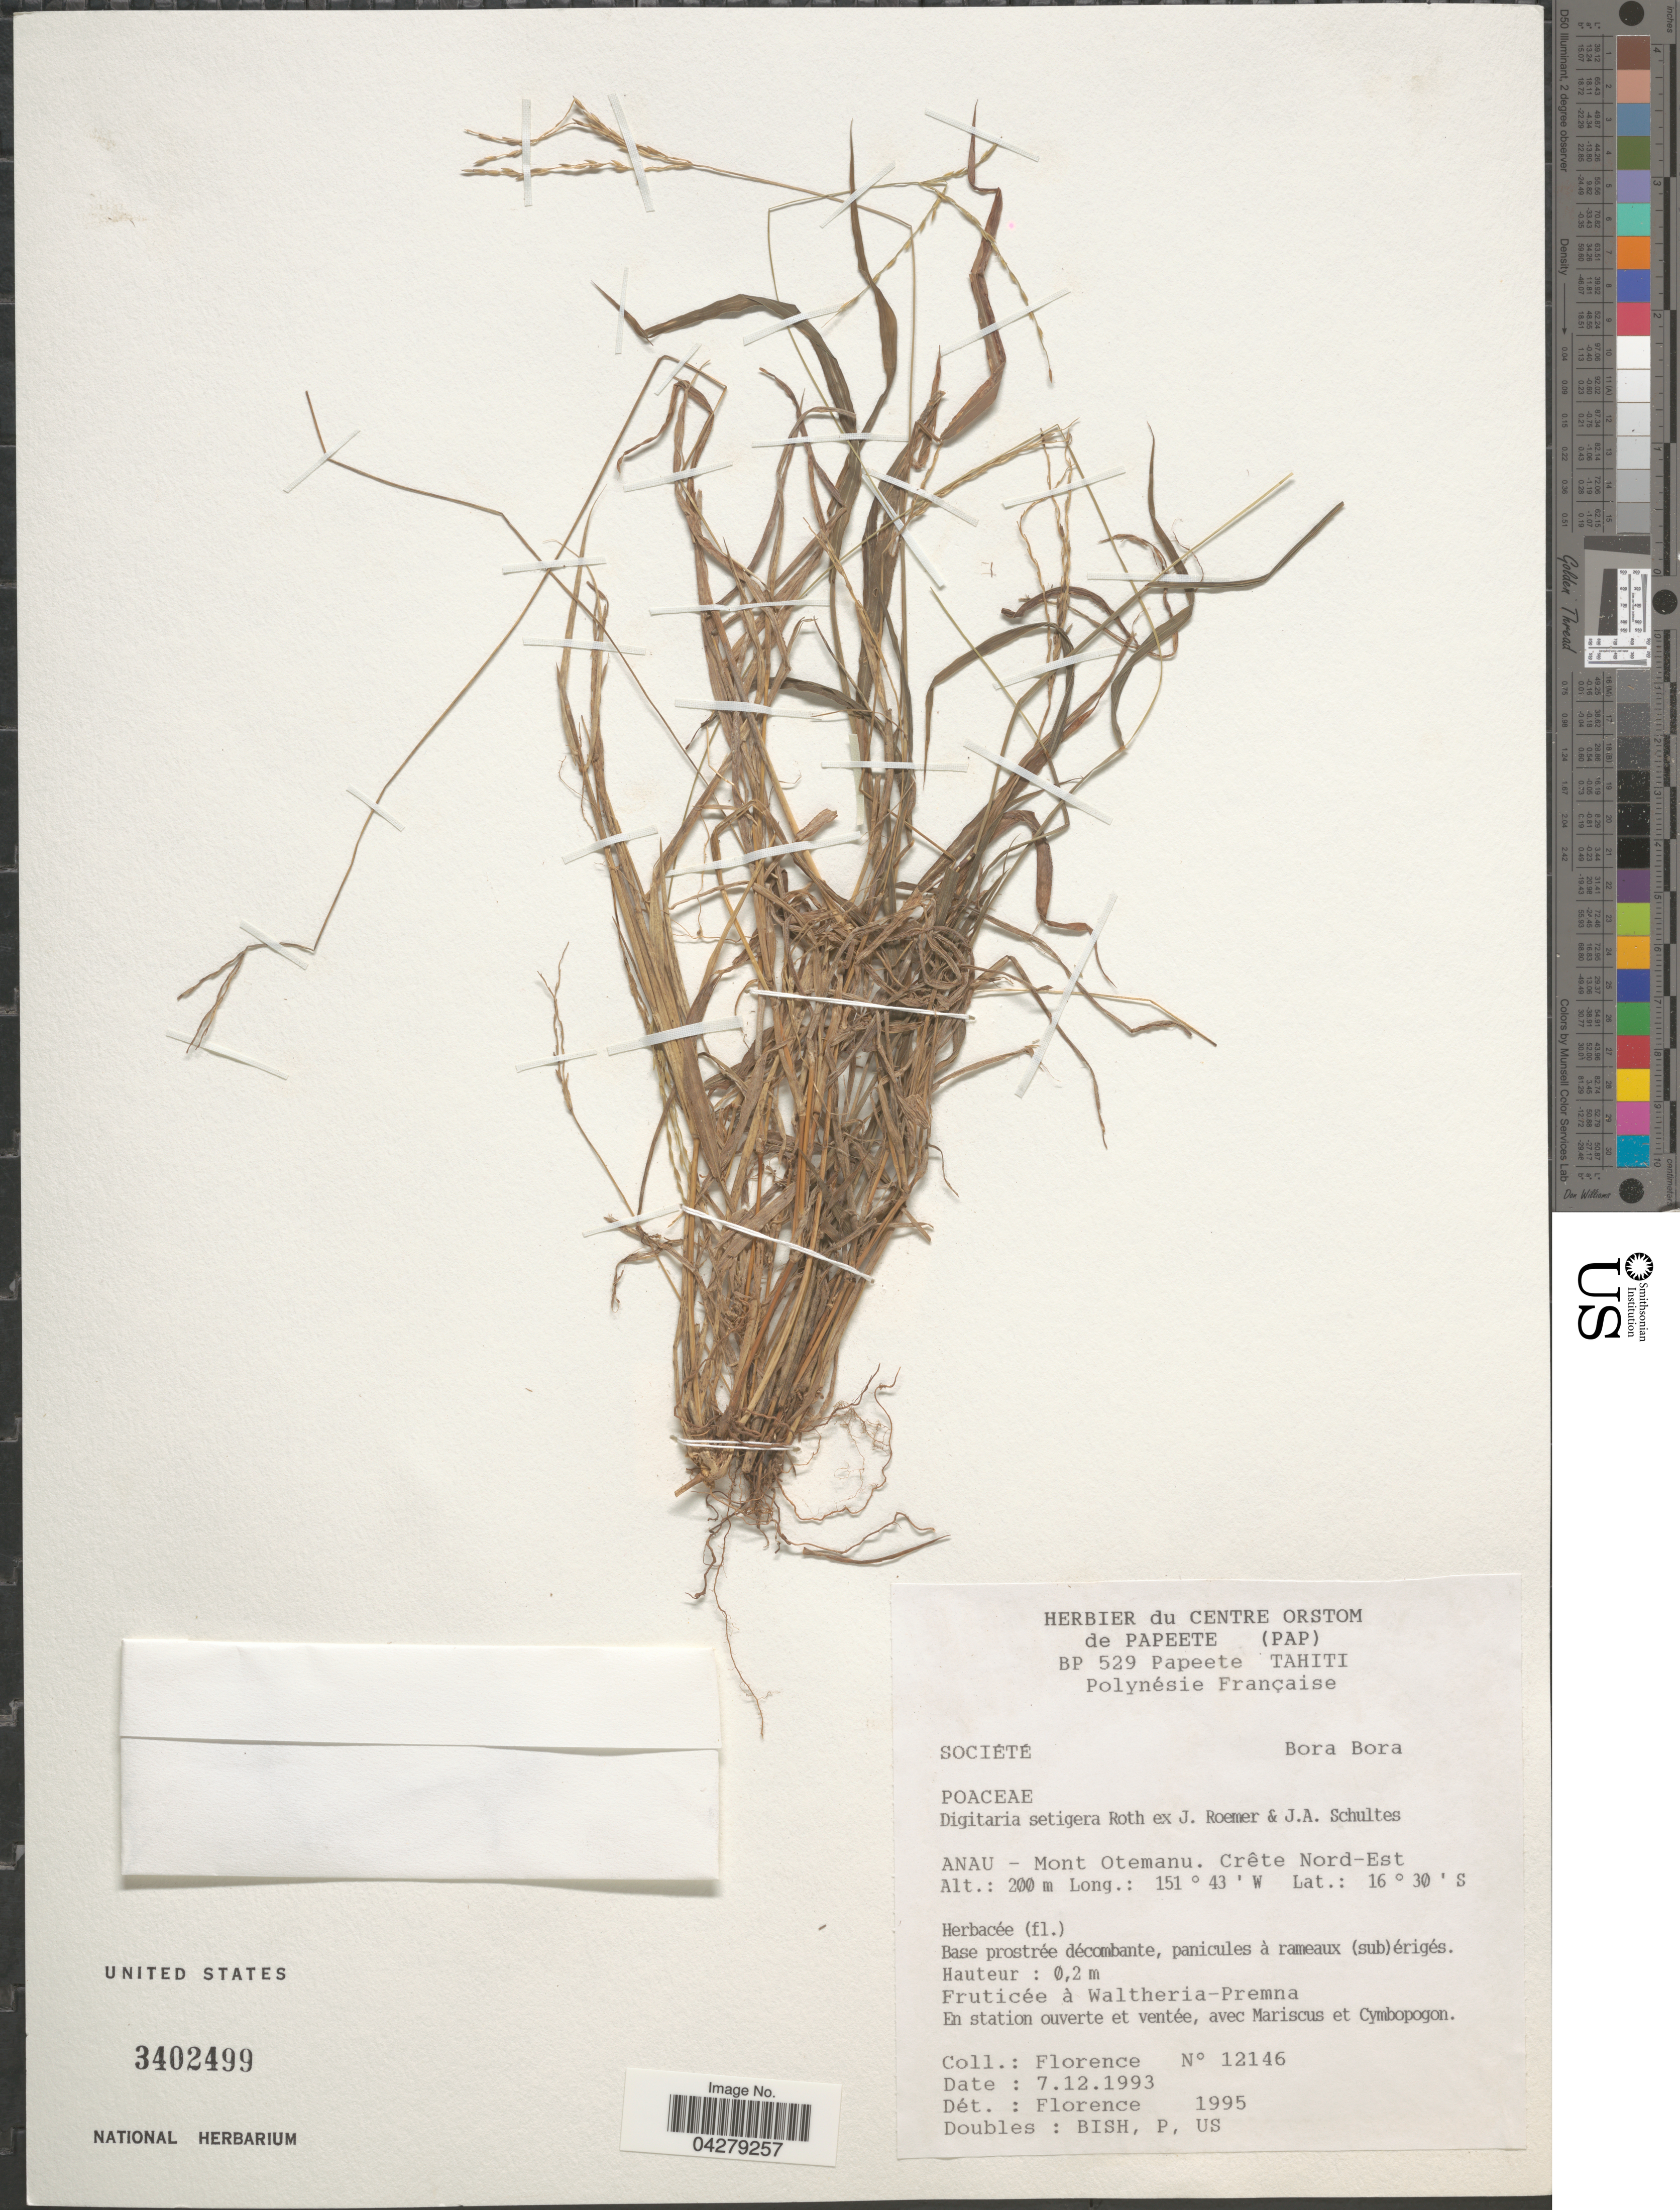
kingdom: Plantae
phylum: Tracheophyta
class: Liliopsida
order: Poales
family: Poaceae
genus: Digitaria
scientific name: Digitaria setigera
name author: Roth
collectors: -. Florence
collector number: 12146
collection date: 1993-12-07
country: French Polynesia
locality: Polynésie Française. Société. Bora Bora. Anau - Mont Otemanu. Crête Nord-Est.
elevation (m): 200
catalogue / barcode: US 3402499